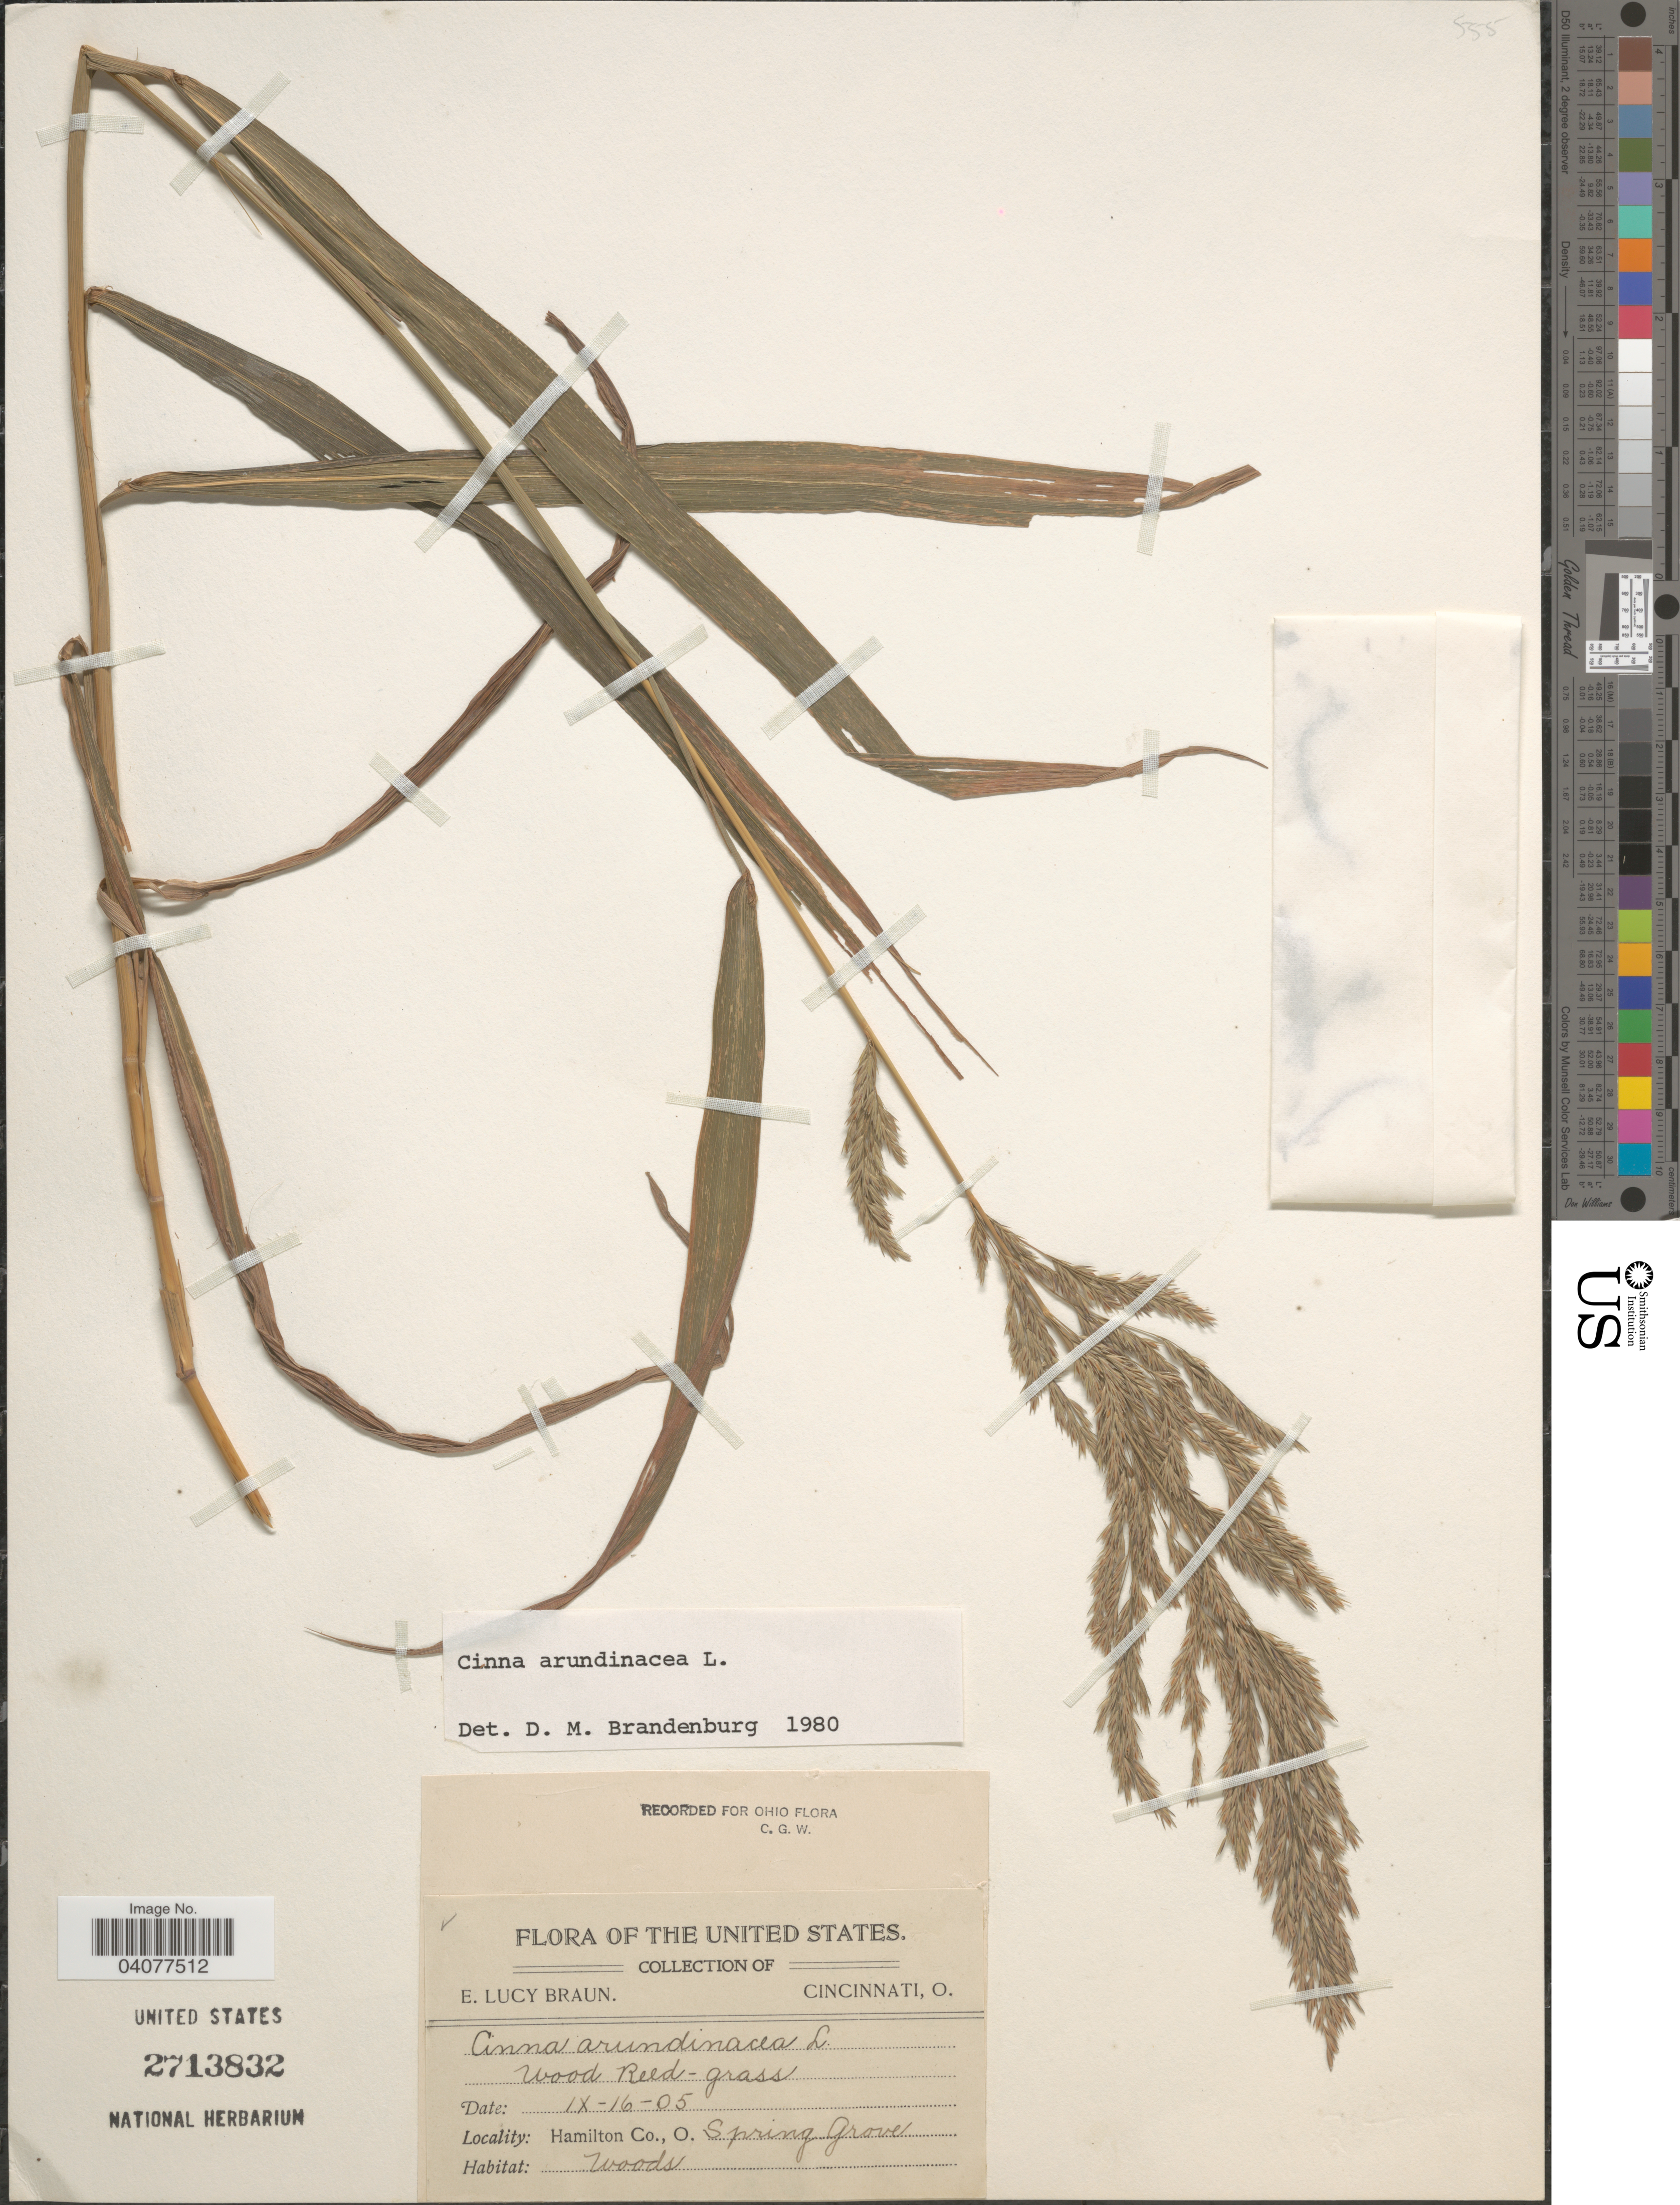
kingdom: Plantae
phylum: Tracheophyta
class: Liliopsida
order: Poales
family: Poaceae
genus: Cinna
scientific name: Cinna arundinacea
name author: L.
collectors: E. L. Braun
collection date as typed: Transcribed d/m/y: 16/9/5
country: United States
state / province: Ohio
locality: Hamilton Co., Spring Grove.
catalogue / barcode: US 2713832